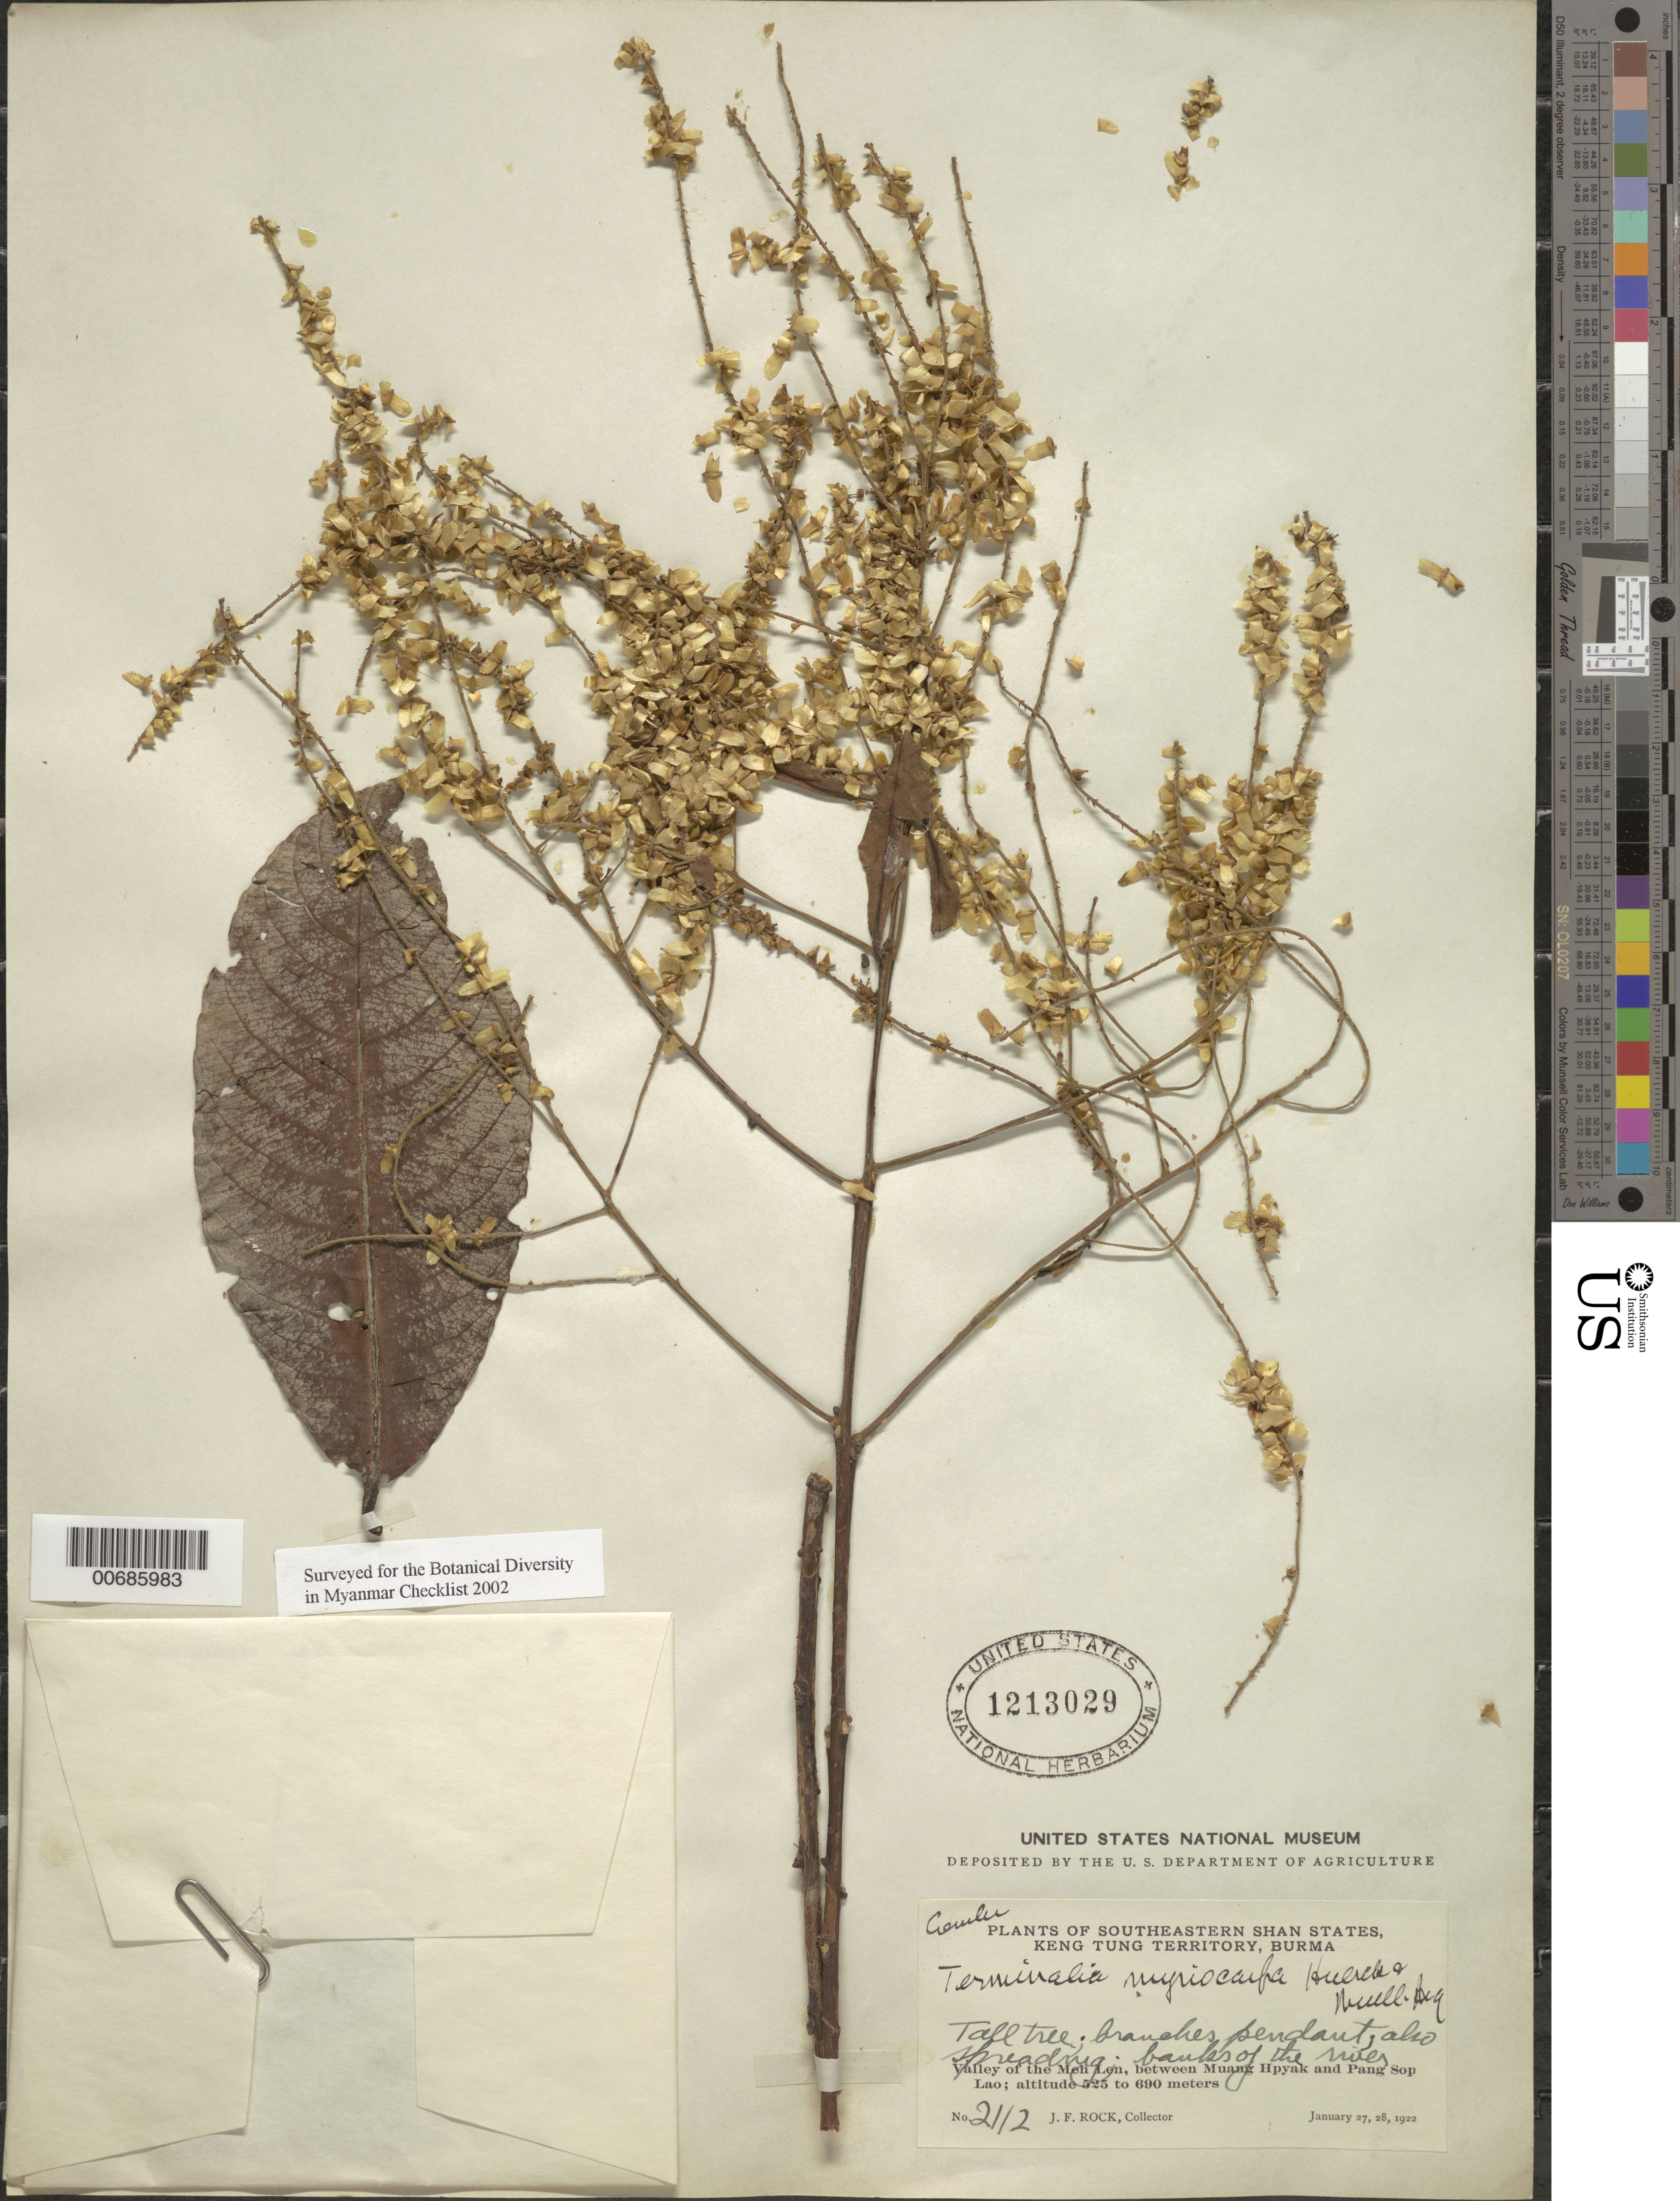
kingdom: Plantae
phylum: Tracheophyta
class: Magnoliopsida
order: Myrtales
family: Combretaceae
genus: Terminalia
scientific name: Terminalia myriocarpa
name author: Van Heurck & Müll. Arg.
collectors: J. F. Rock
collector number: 2112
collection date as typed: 27 Jan 1922 to 28 Jan 1922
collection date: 1922-01-27/1922-01-28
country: Myanmar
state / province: Shan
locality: Southeastern Shan States, Keng Tung Terr., Meh Len valley, betw. Muang Hpyak & Pang Sop Lao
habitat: Riverbank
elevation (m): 525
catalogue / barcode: US 1213029